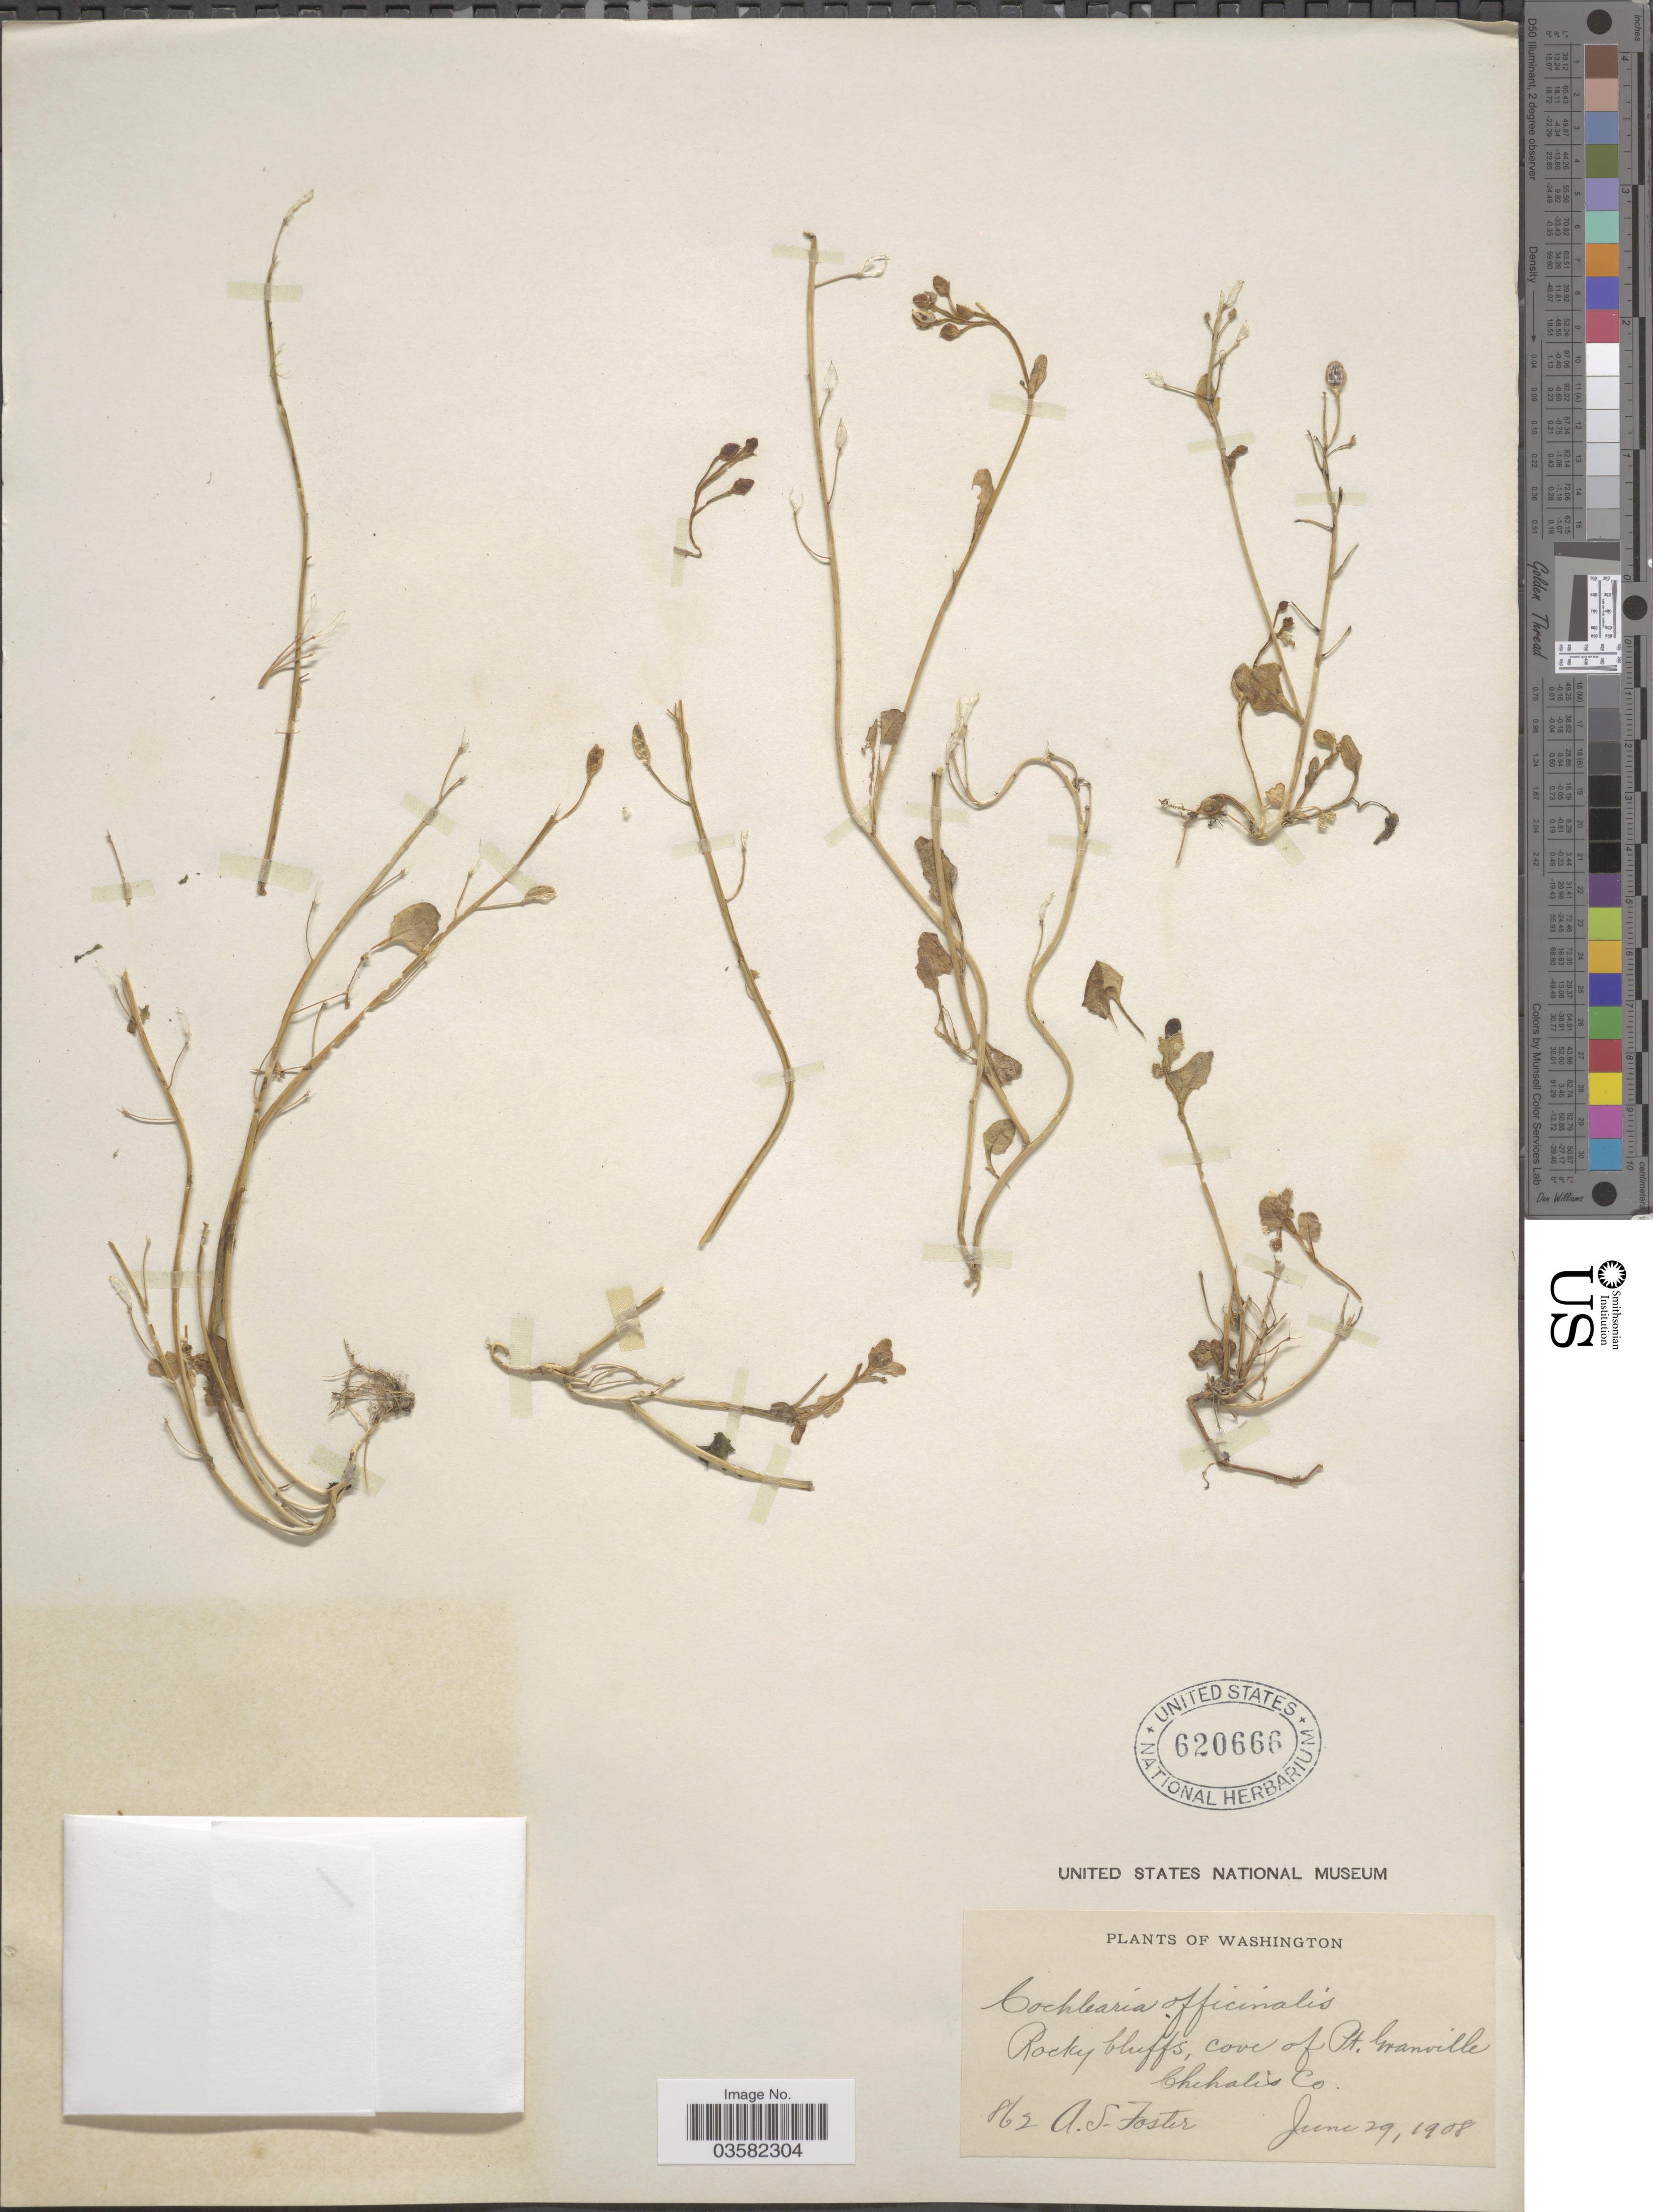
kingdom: Plantae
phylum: Tracheophyta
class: Magnoliopsida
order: Brassicales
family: Brassicaceae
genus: Cochlearia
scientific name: Cochlearia officinalis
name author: L.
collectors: A. S. Foster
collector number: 862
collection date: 1908-06-29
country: United States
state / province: Washington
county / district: Grays Harbor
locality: Rocky bluffs, cove of Pt. Granville, Chehalis Co.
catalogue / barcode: US 620666